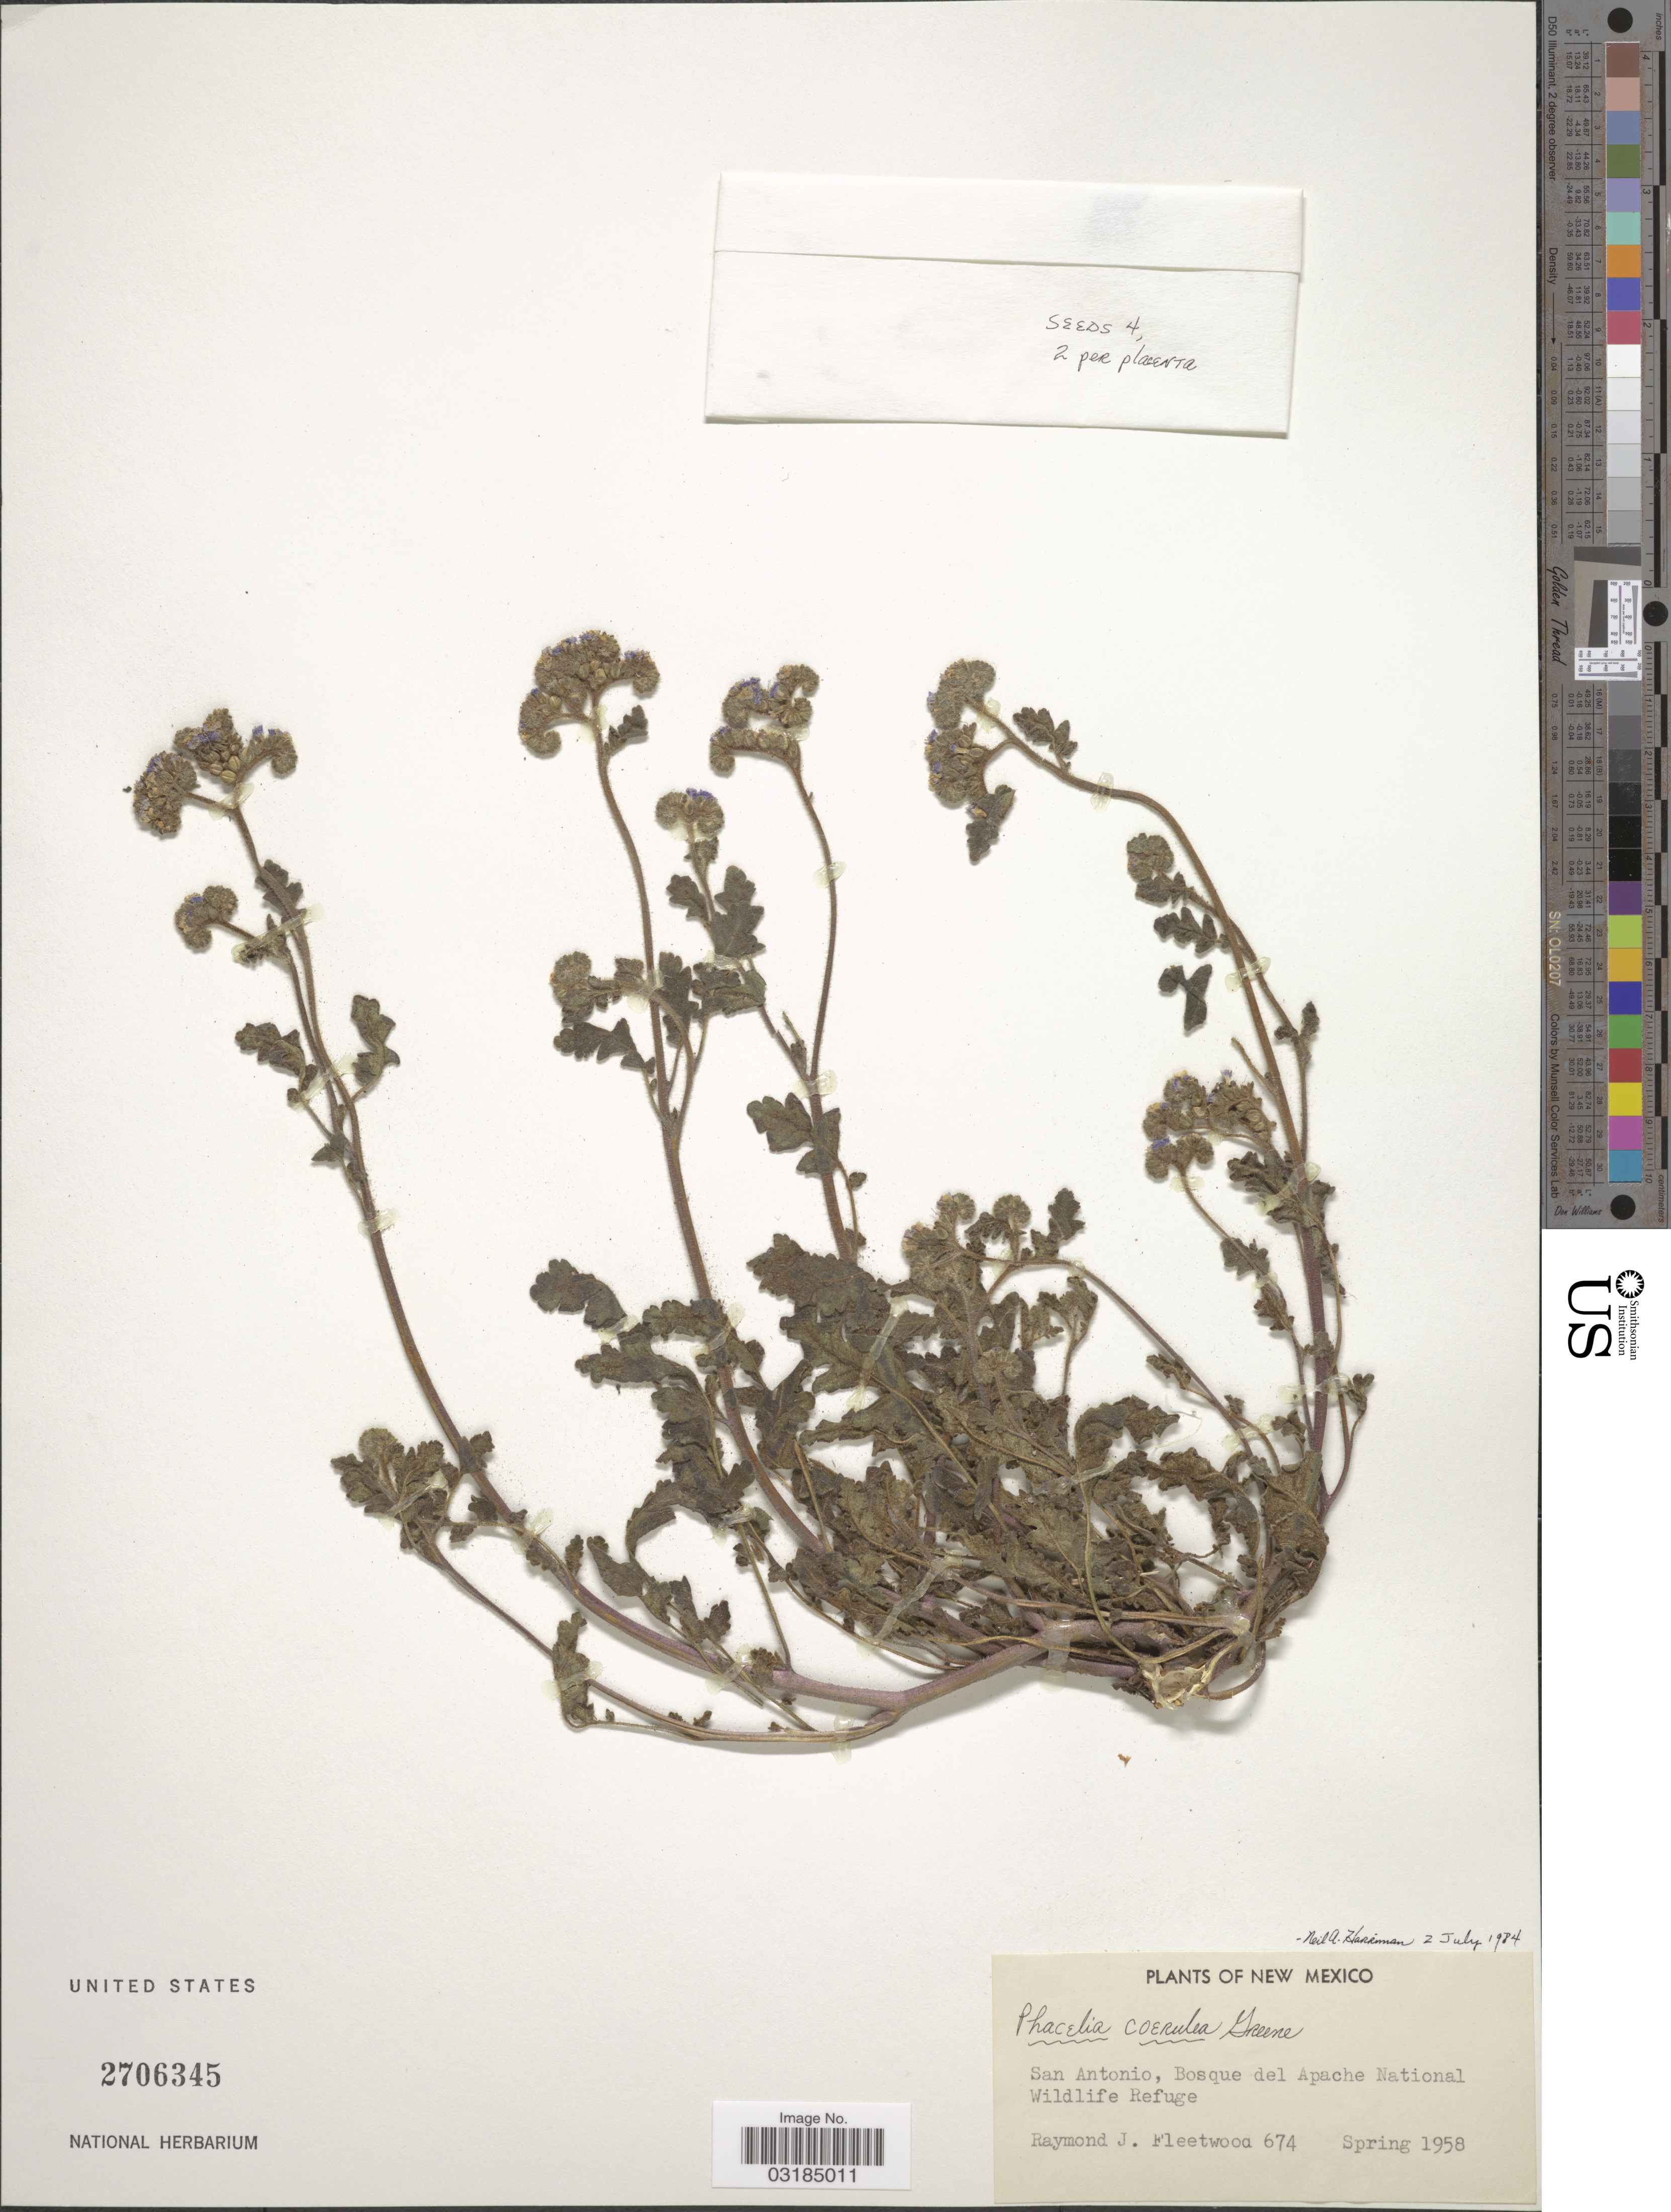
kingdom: Plantae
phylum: Tracheophyta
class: Magnoliopsida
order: Boraginales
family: Hydrophyllaceae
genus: Phacelia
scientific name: Phacelia coerulea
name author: Greene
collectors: R. J. Fleetwood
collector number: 674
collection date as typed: Spring 1958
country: United States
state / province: New Mexico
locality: San Antonio, Bosque del Apache National Wildlife Refuge.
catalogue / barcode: US 2706345